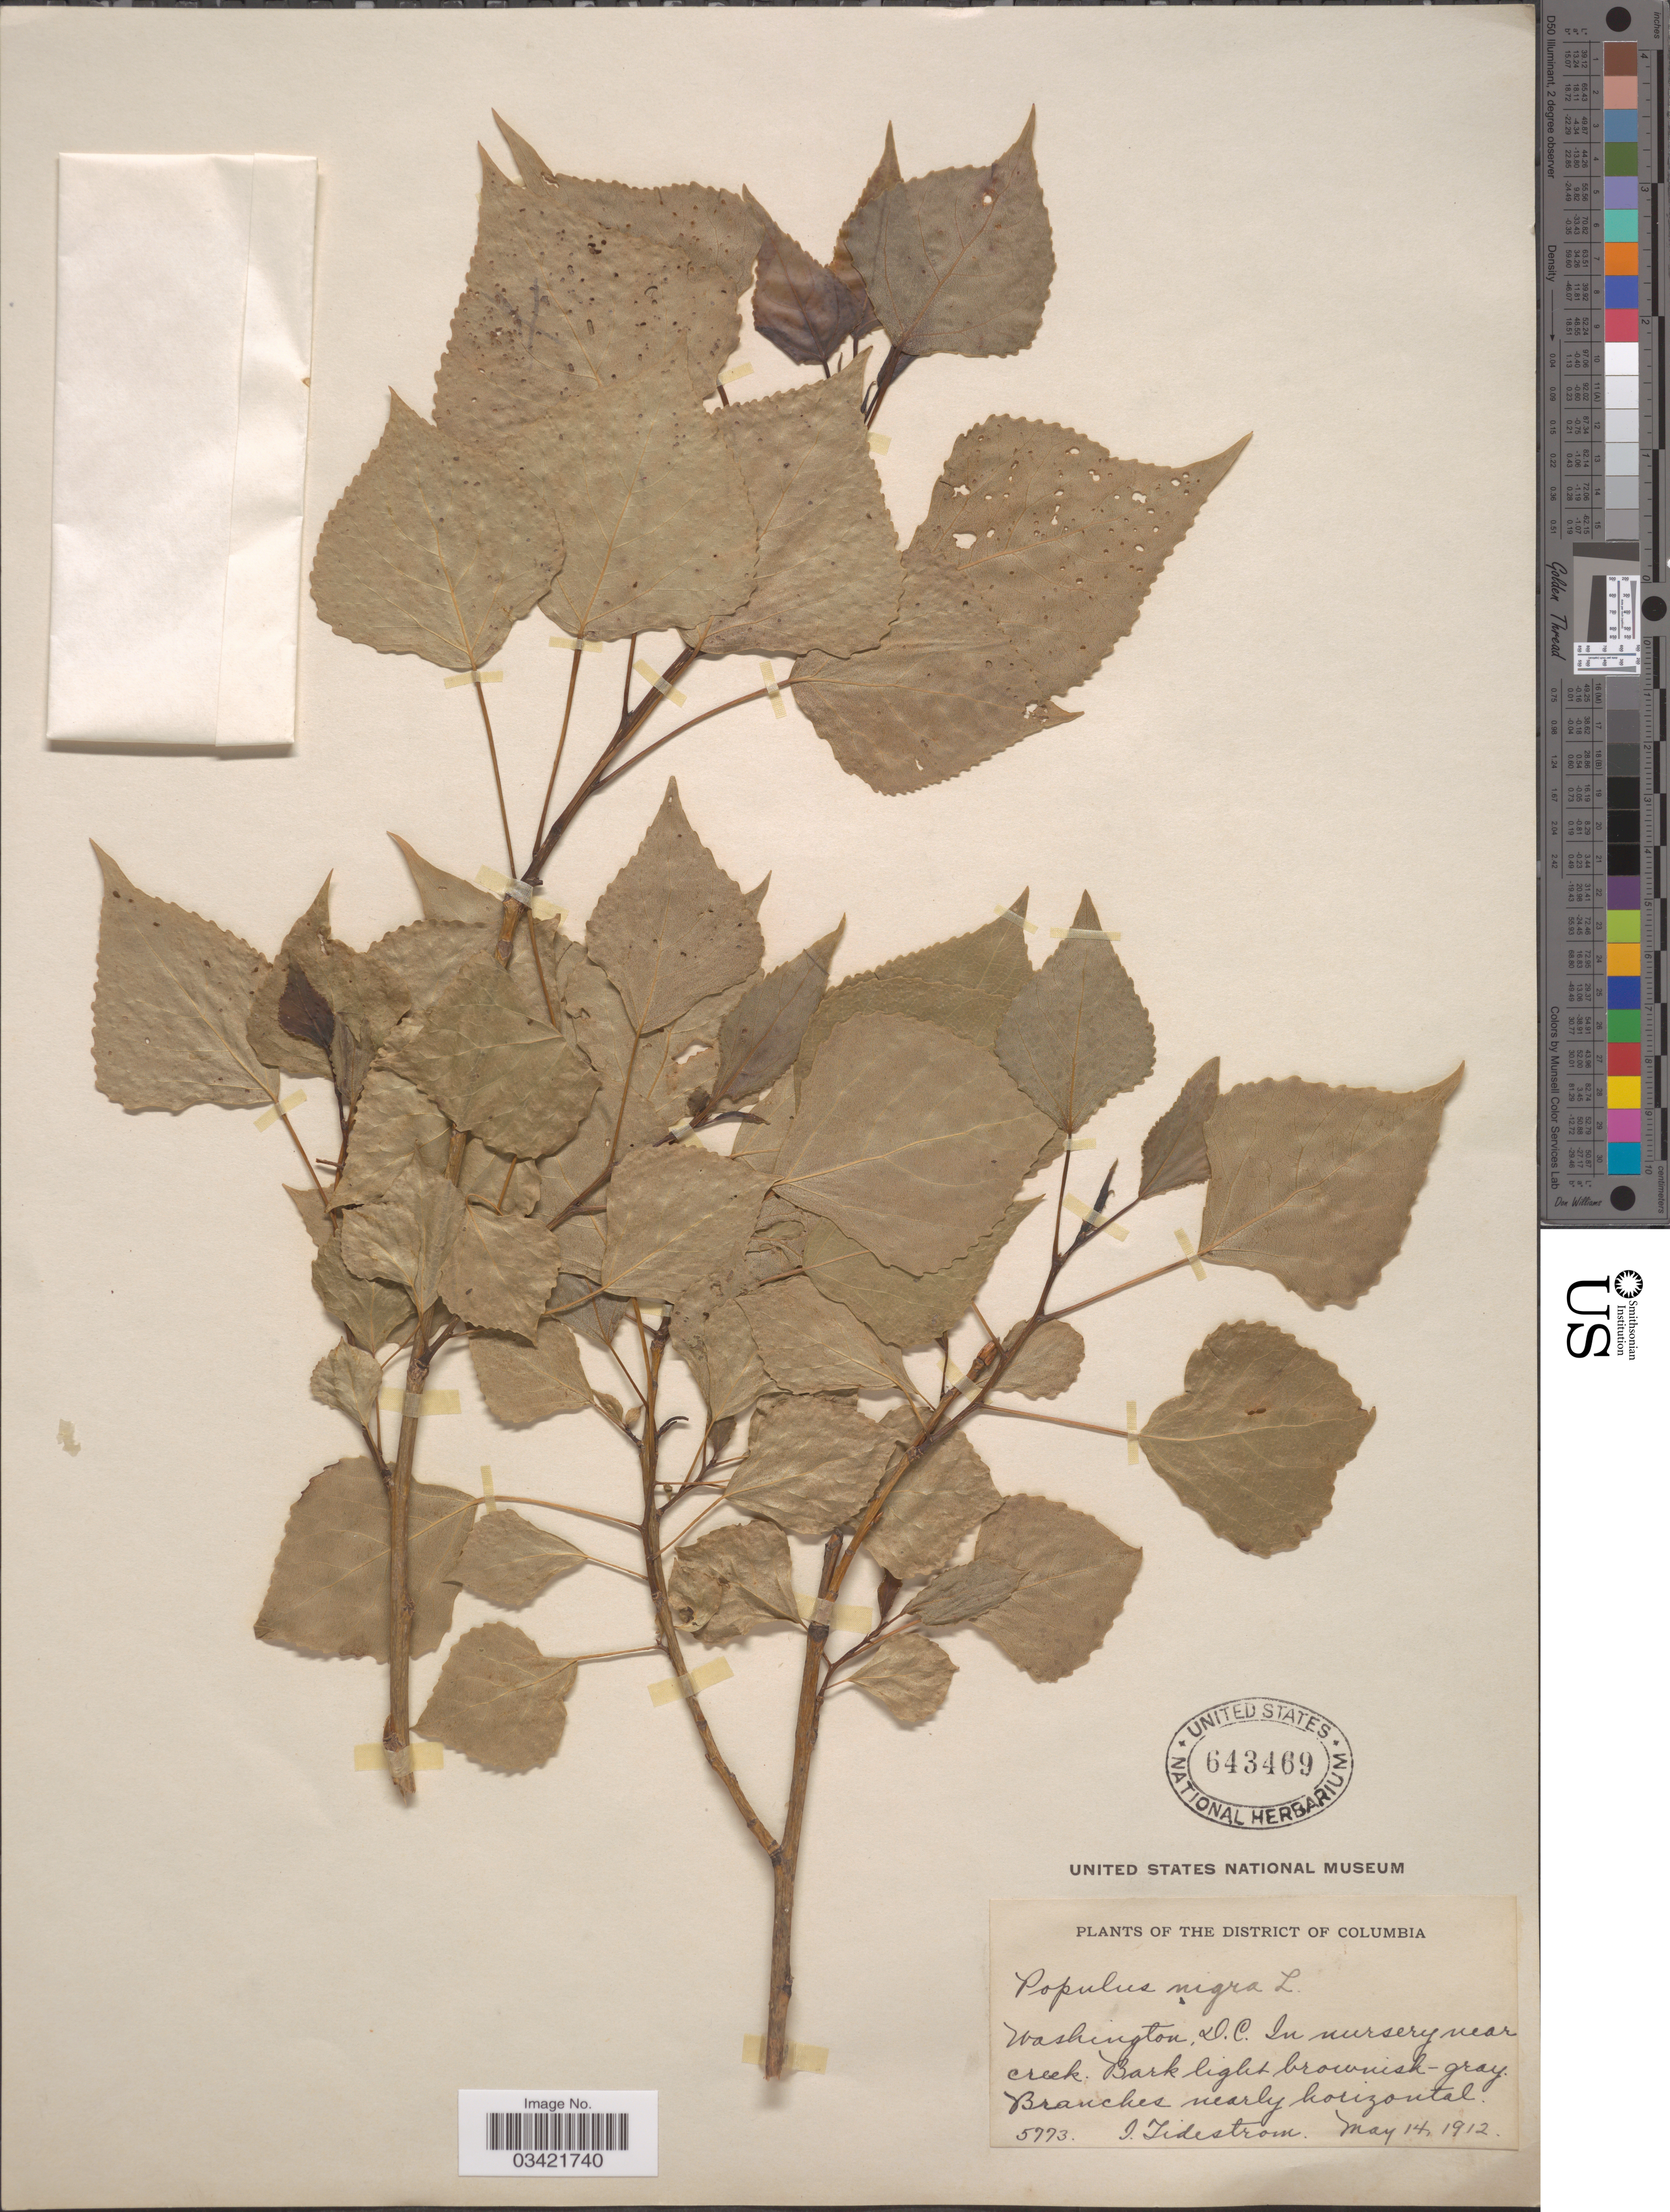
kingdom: Plantae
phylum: Tracheophyta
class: Magnoliopsida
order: Malpighiales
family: Salicaceae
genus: Populus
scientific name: Populus canadensis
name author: Moench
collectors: I. F. Tidestrom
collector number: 5773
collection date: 1912-05-14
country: United States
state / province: District of Columbia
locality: Washington, D.C. In nursery near creek.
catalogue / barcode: US 643469